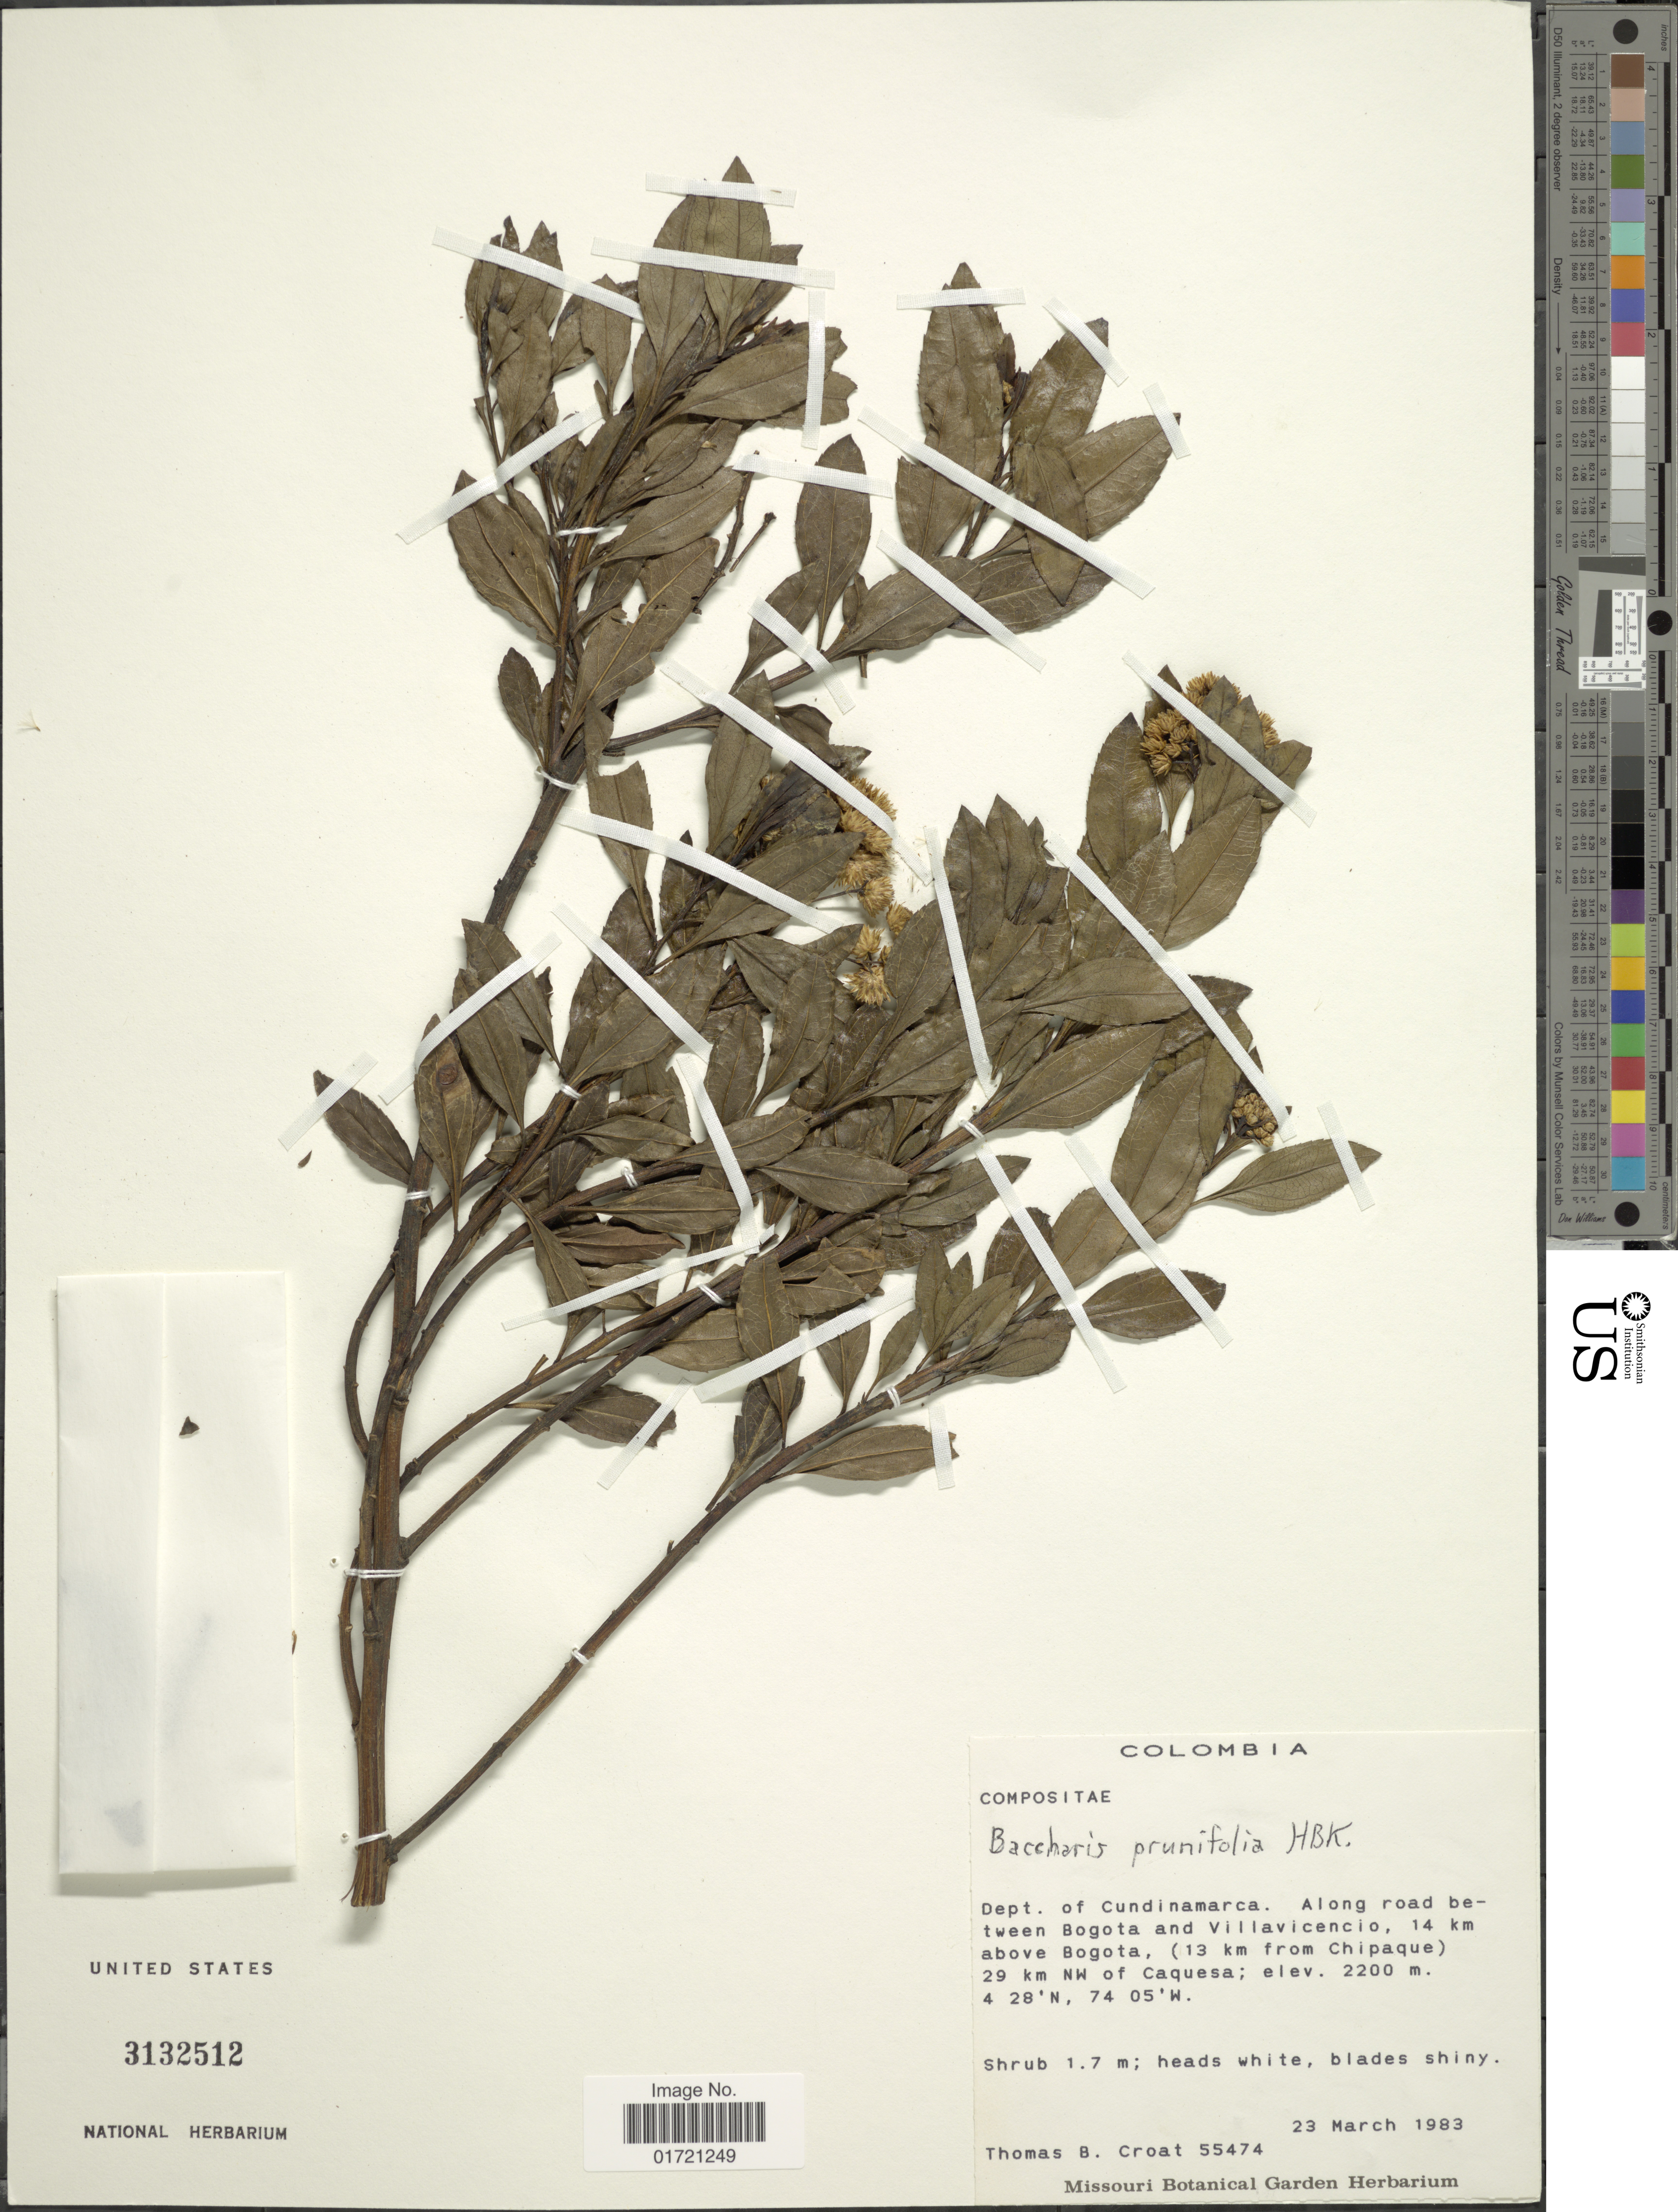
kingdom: Plantae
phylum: Tracheophyta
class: Magnoliopsida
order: Asterales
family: Asteraceae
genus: Baccharis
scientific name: Baccharis prunifolia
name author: Kunth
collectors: T. B. Croat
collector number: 55474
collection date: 1983-03-23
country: Colombia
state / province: Cundinamarca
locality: Dept. of Cundinamarca. Along road between Bogota and Villavicencio, 14 km above Bogota, (13 km from Chipaque) 29 km NW of Caquesa.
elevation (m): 2200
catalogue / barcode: US 3132512